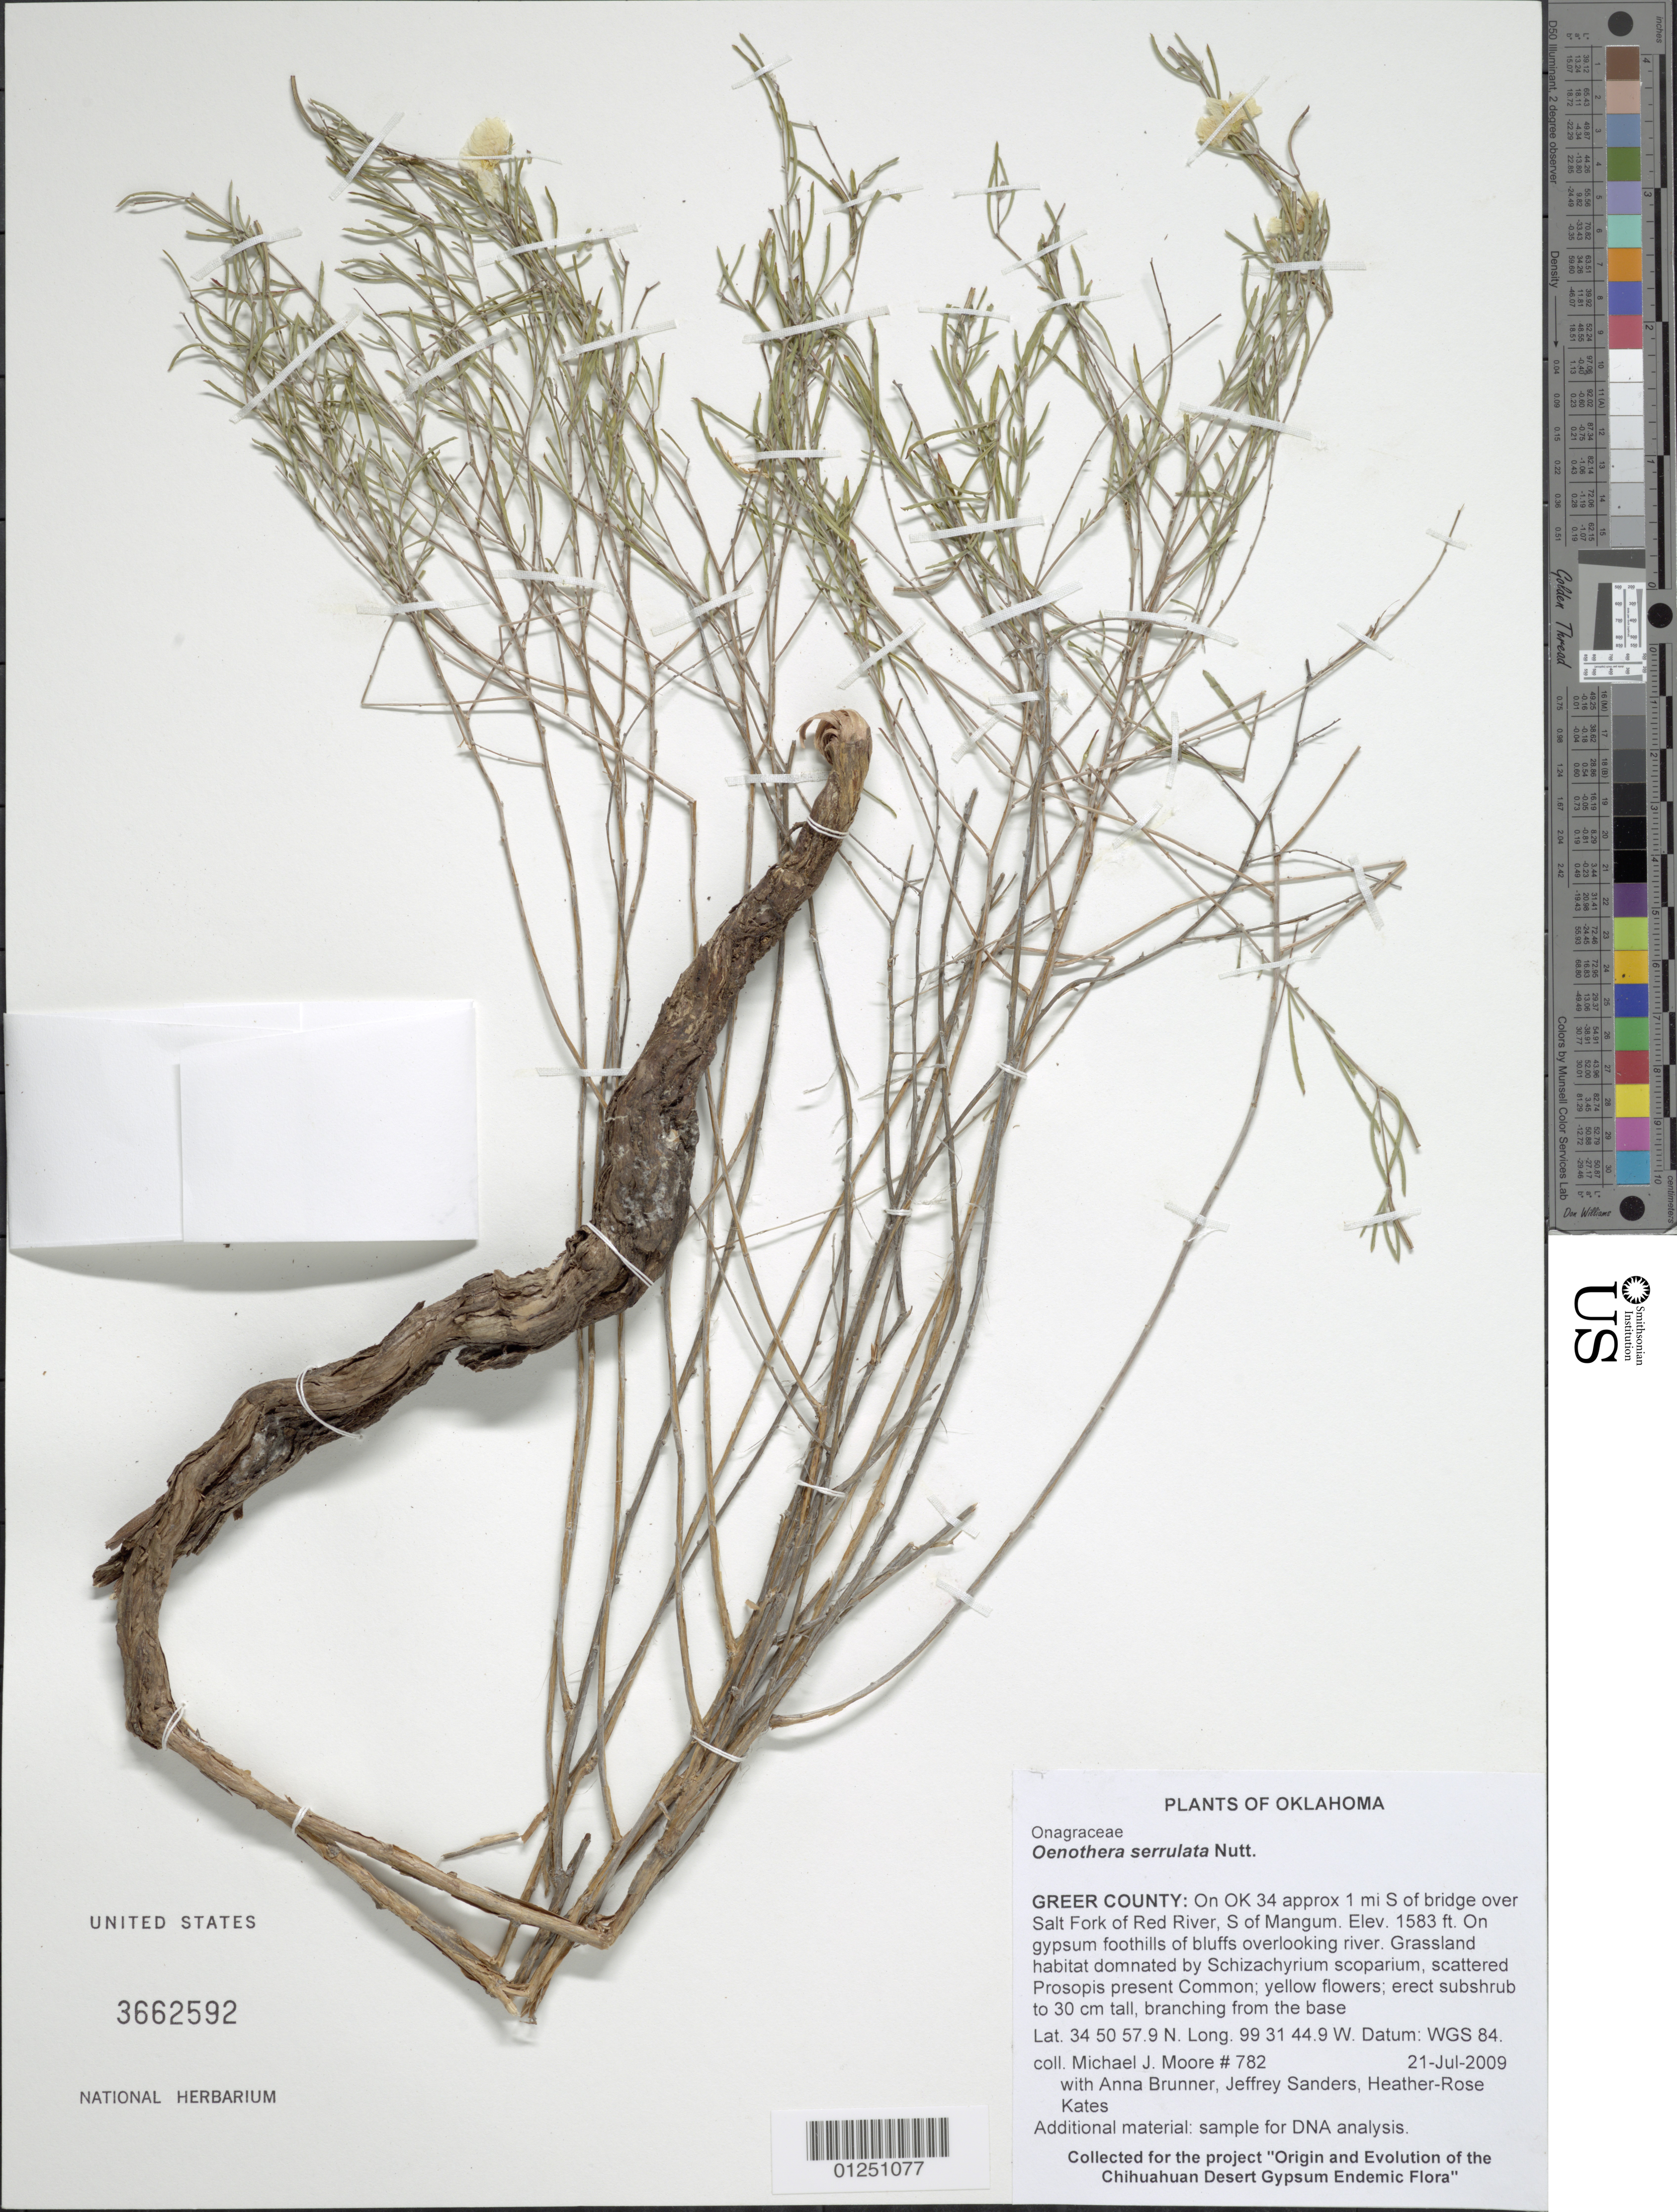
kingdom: Plantae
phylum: Tracheophyta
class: Magnoliopsida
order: Myrtales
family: Onagraceae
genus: Oenothera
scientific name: Oenothera serrulata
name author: Nutt.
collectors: M. J. Moore, A. Brunner, J. Sanders & H.-R. Kates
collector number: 782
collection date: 2005-07-20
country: United States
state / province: Oklahoma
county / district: Greer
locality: On OK 34 approx 1 mi S of bridge over Salt Fork of Red River, S of Mangum.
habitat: On gypsum foothills of bluffs overlooking river. Grassland habitat domnated by Schizachyrium scoparium, scattered Prosopis present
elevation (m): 482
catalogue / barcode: US 3662592